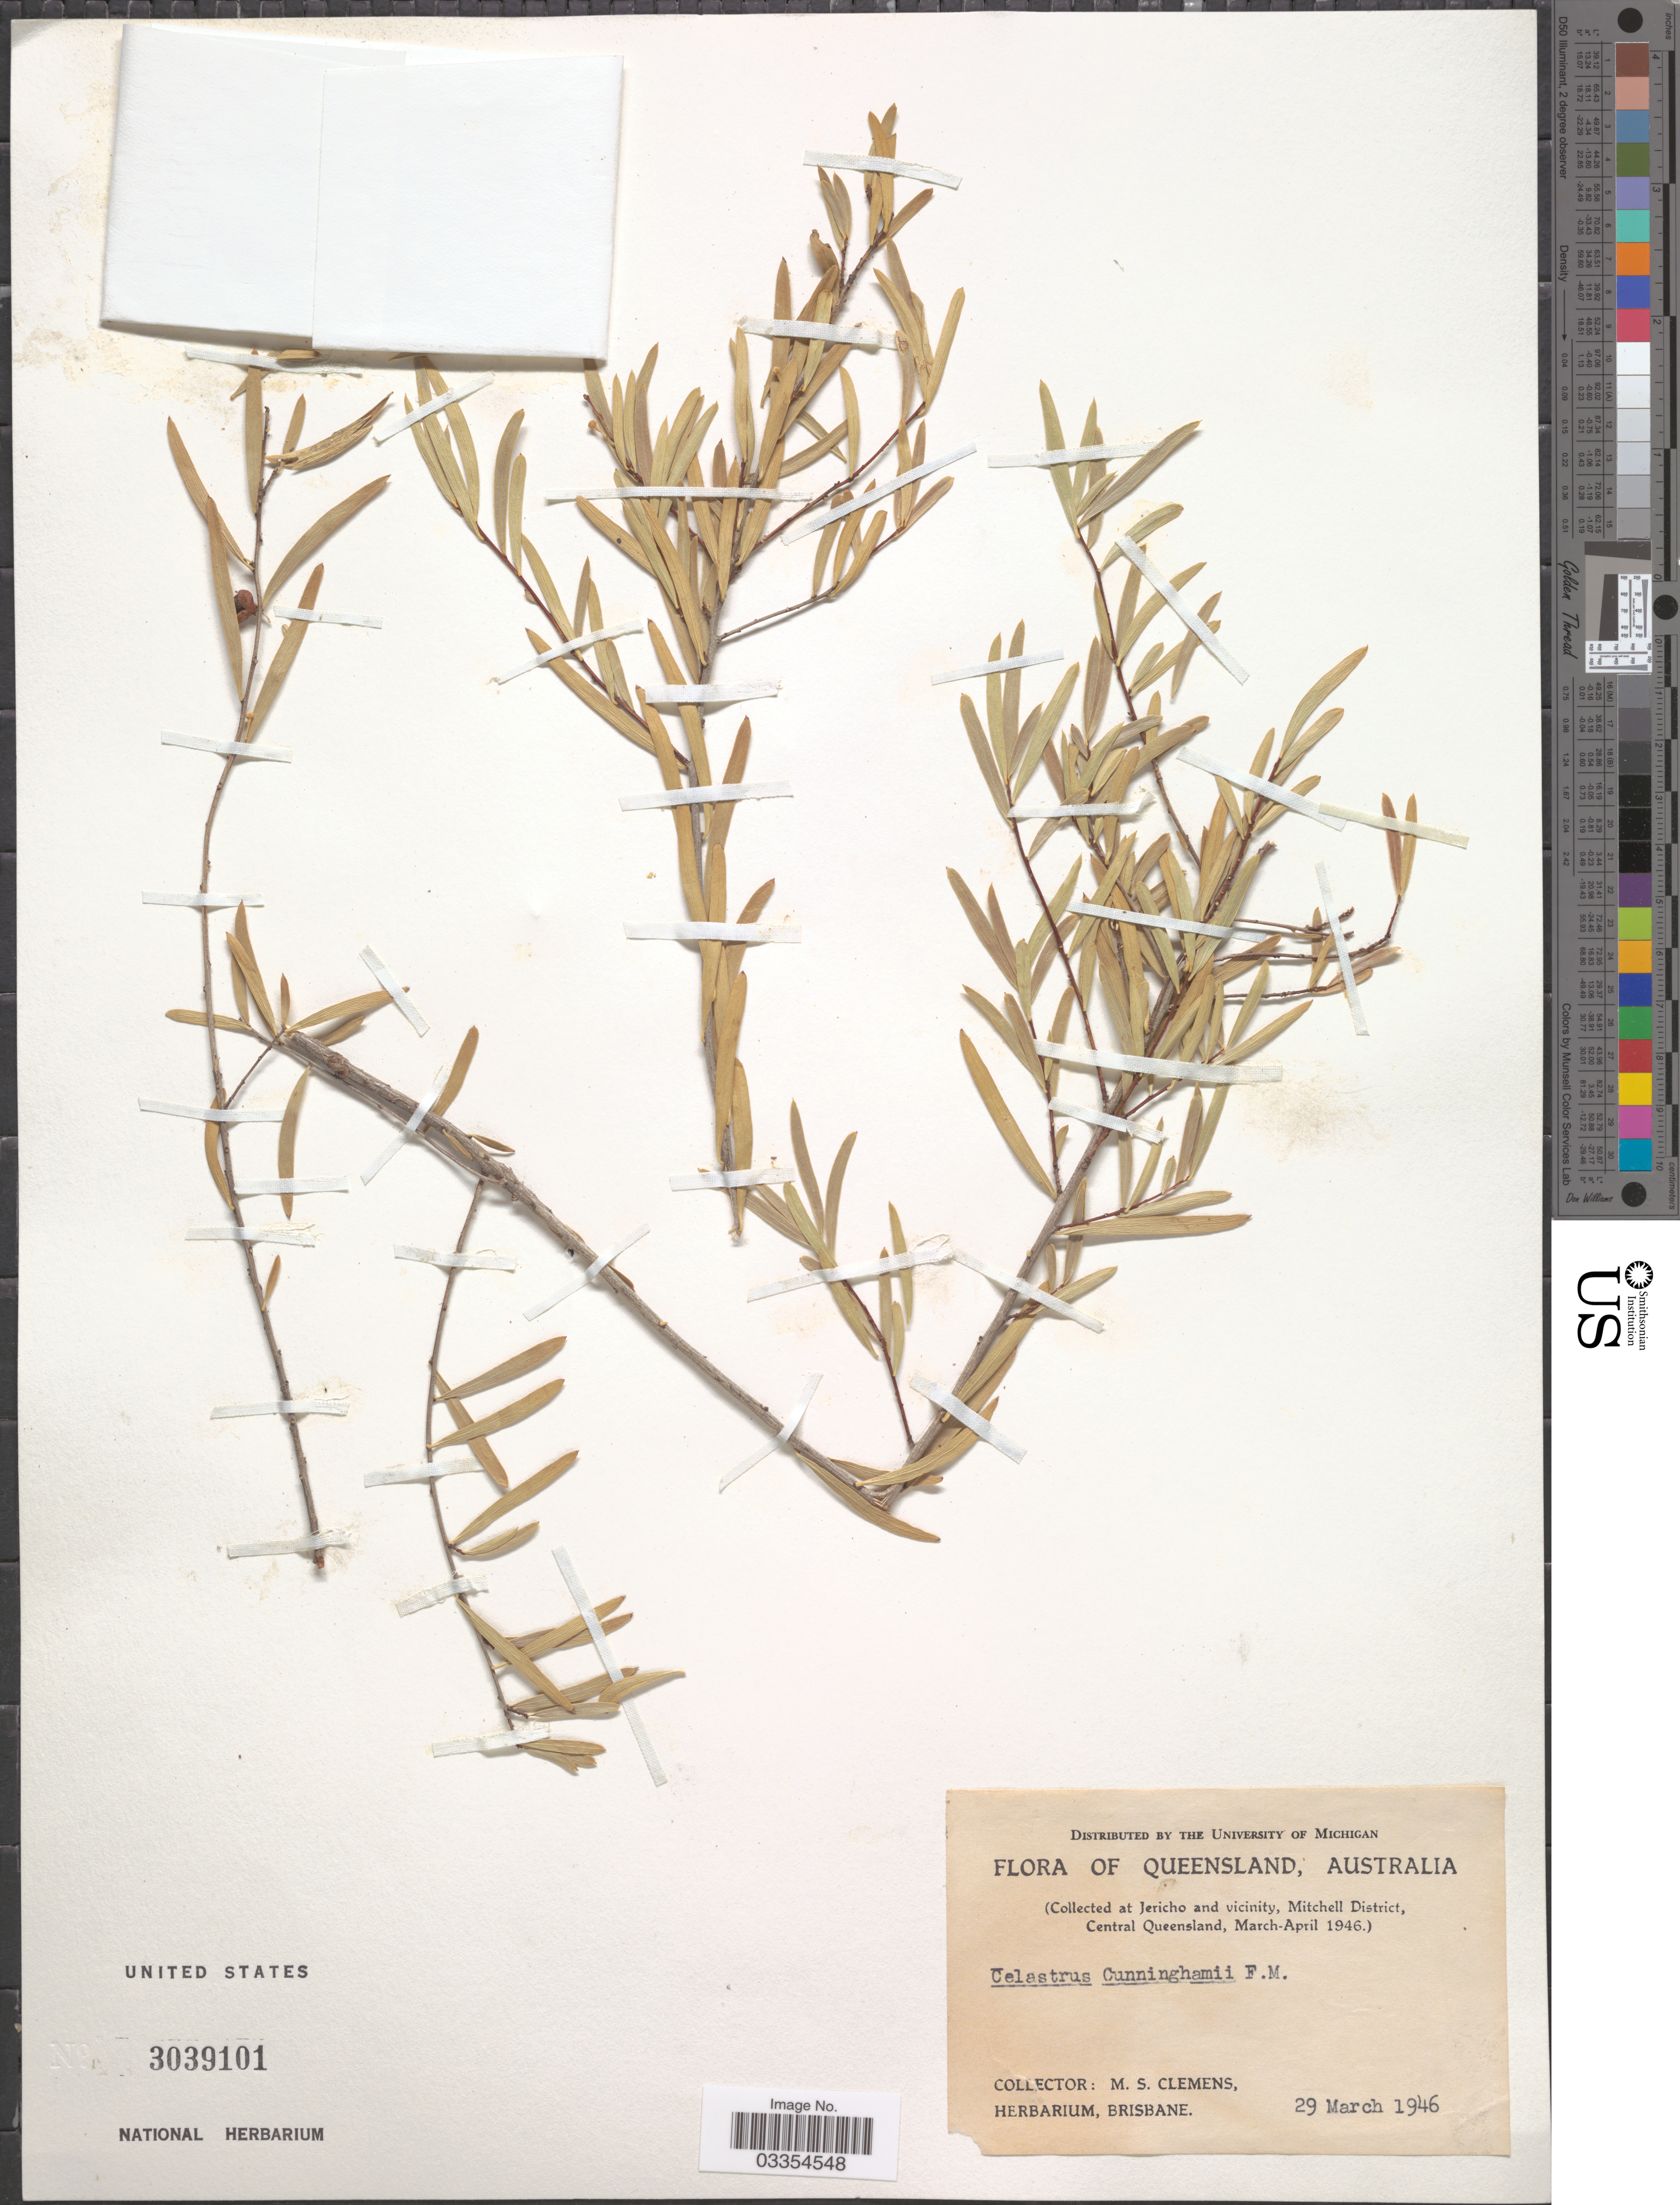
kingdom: Plantae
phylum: Tracheophyta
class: Magnoliopsida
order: Celastrales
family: Celastraceae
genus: Celastrus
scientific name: Celastrus cunninghamii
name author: (Hook.) F. Muell.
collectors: M. S. Clemens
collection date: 1946-03-29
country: Australia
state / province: Queensland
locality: Jericho and vicinity, Mitchell District, Central Queensland.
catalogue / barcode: US 3039101